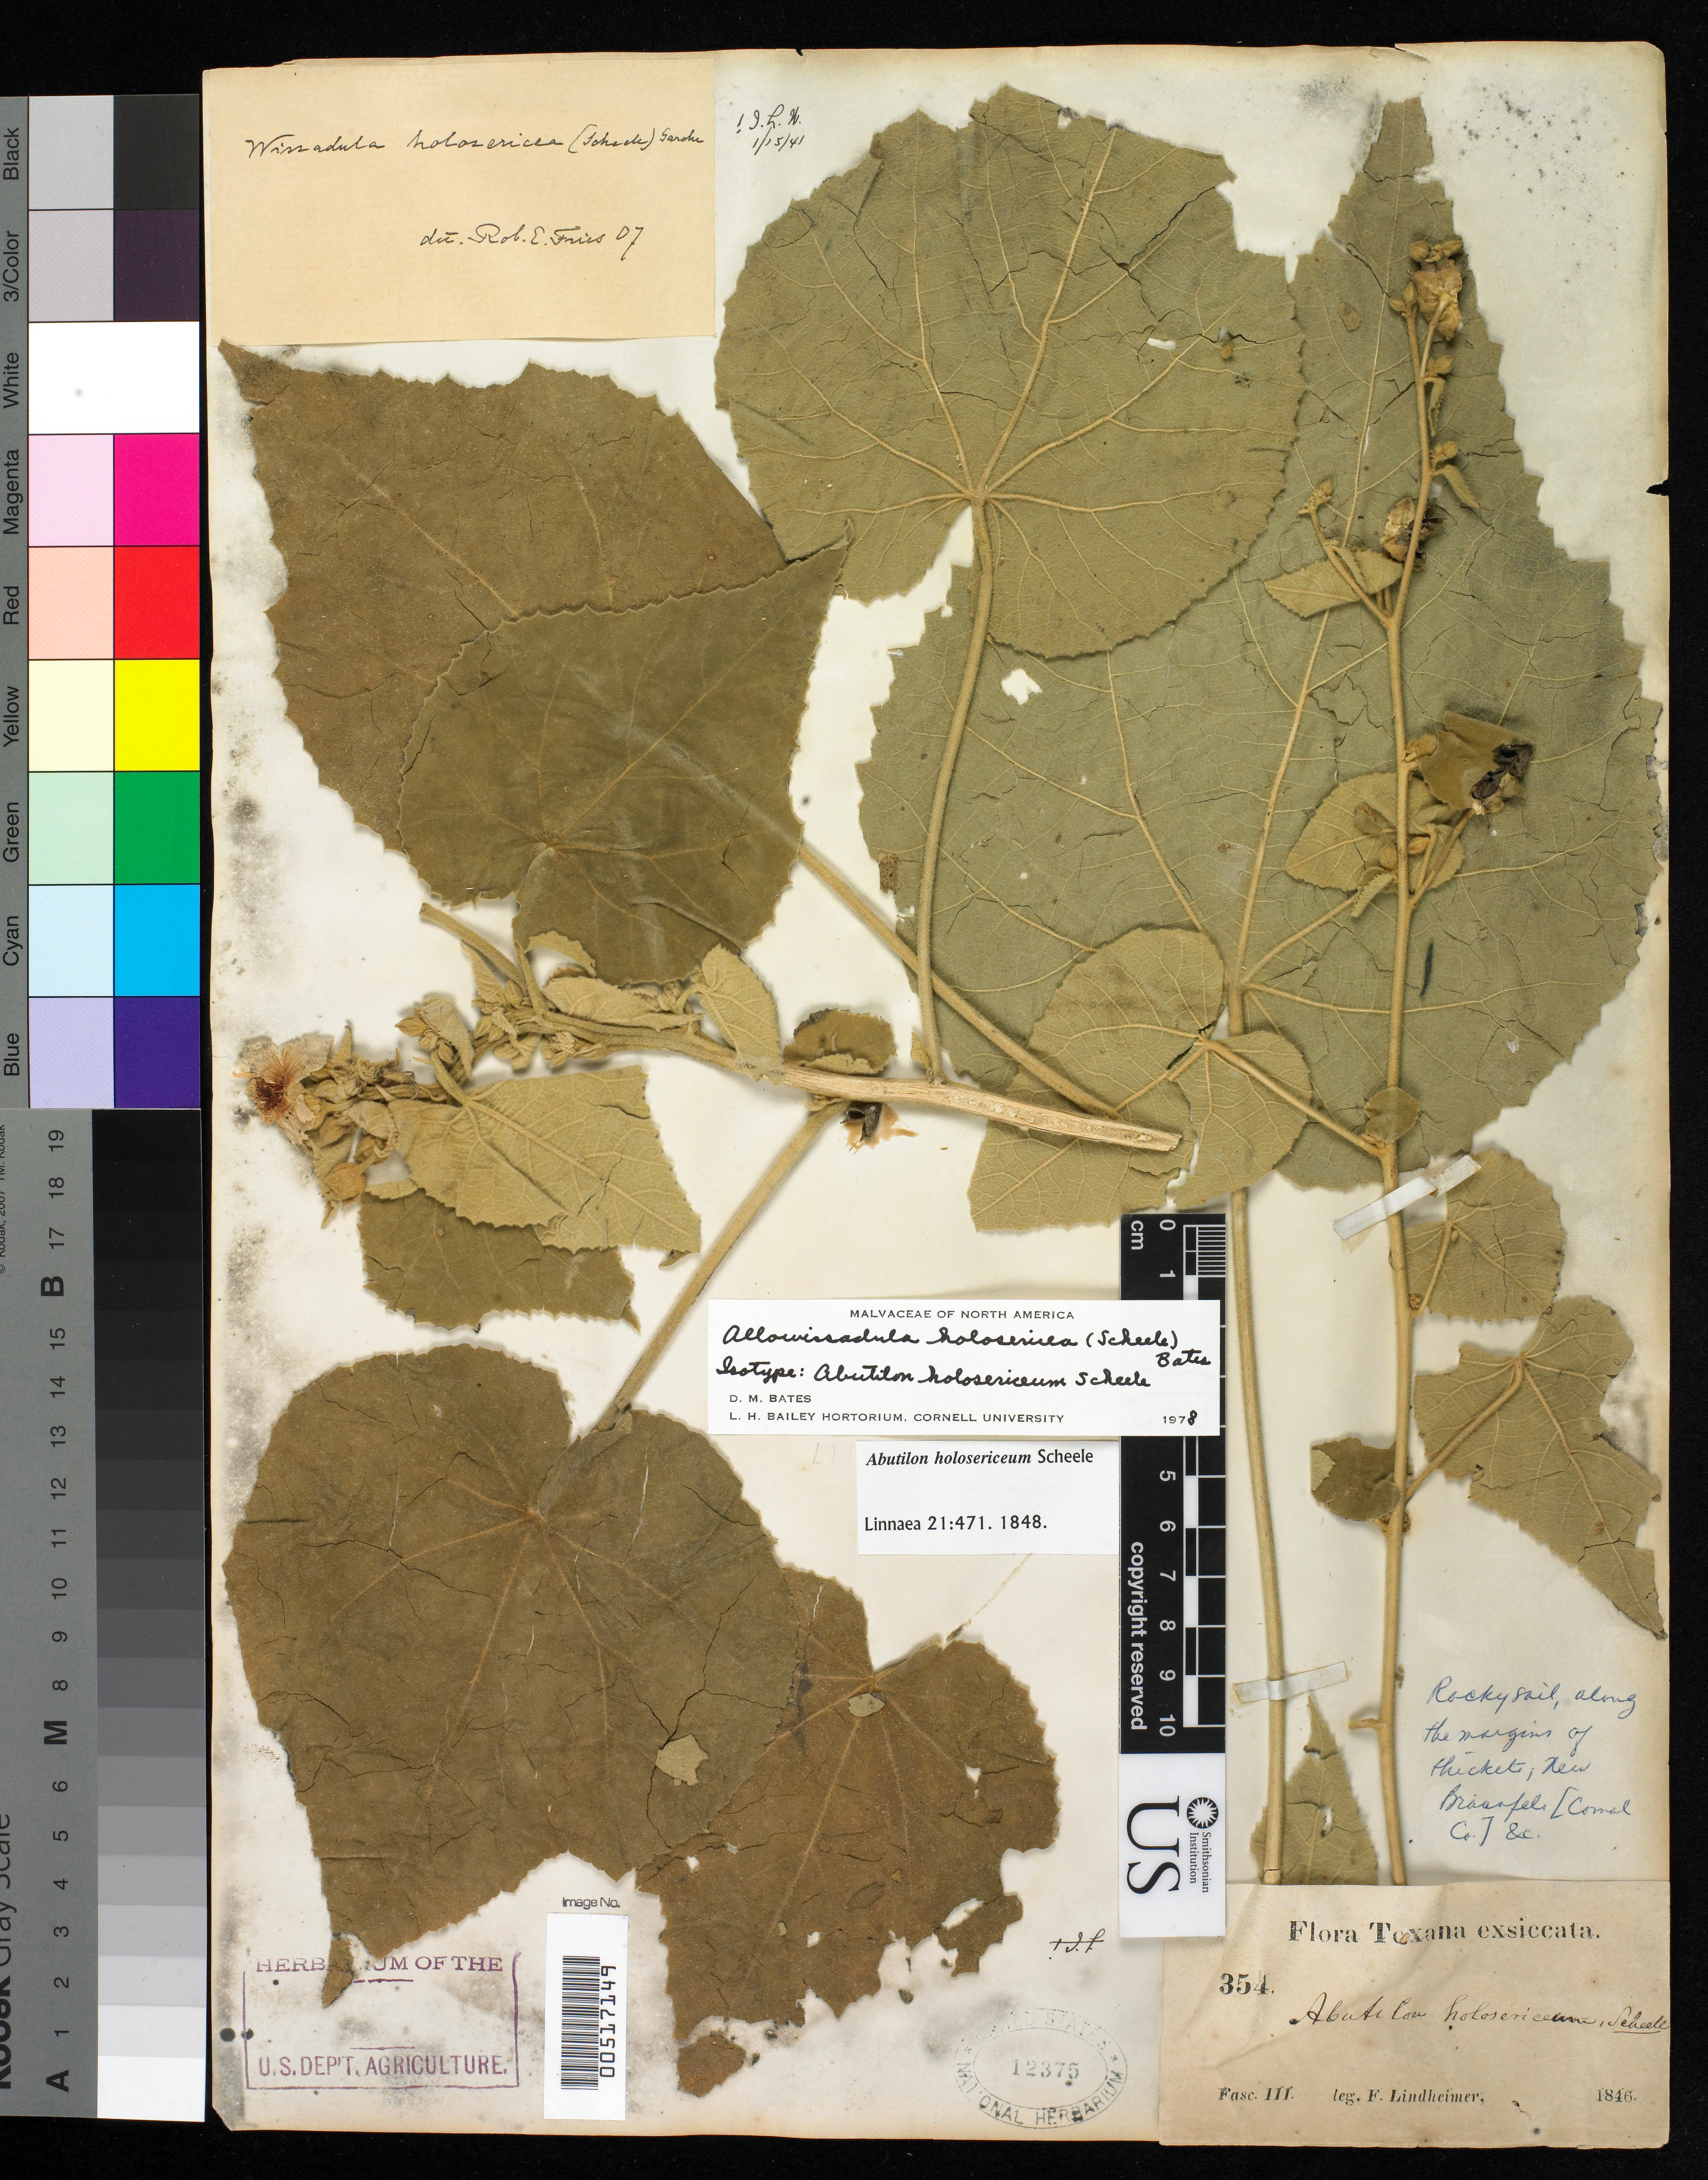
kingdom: Plantae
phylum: Tracheophyta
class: Magnoliopsida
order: Malvales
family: Malvaceae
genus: Abutilon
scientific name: Abutilon holosericeum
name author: Scheele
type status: Isotype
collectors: F. J. Lindheimer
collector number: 354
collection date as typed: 1846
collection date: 1846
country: United States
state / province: Texas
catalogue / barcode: US 12375